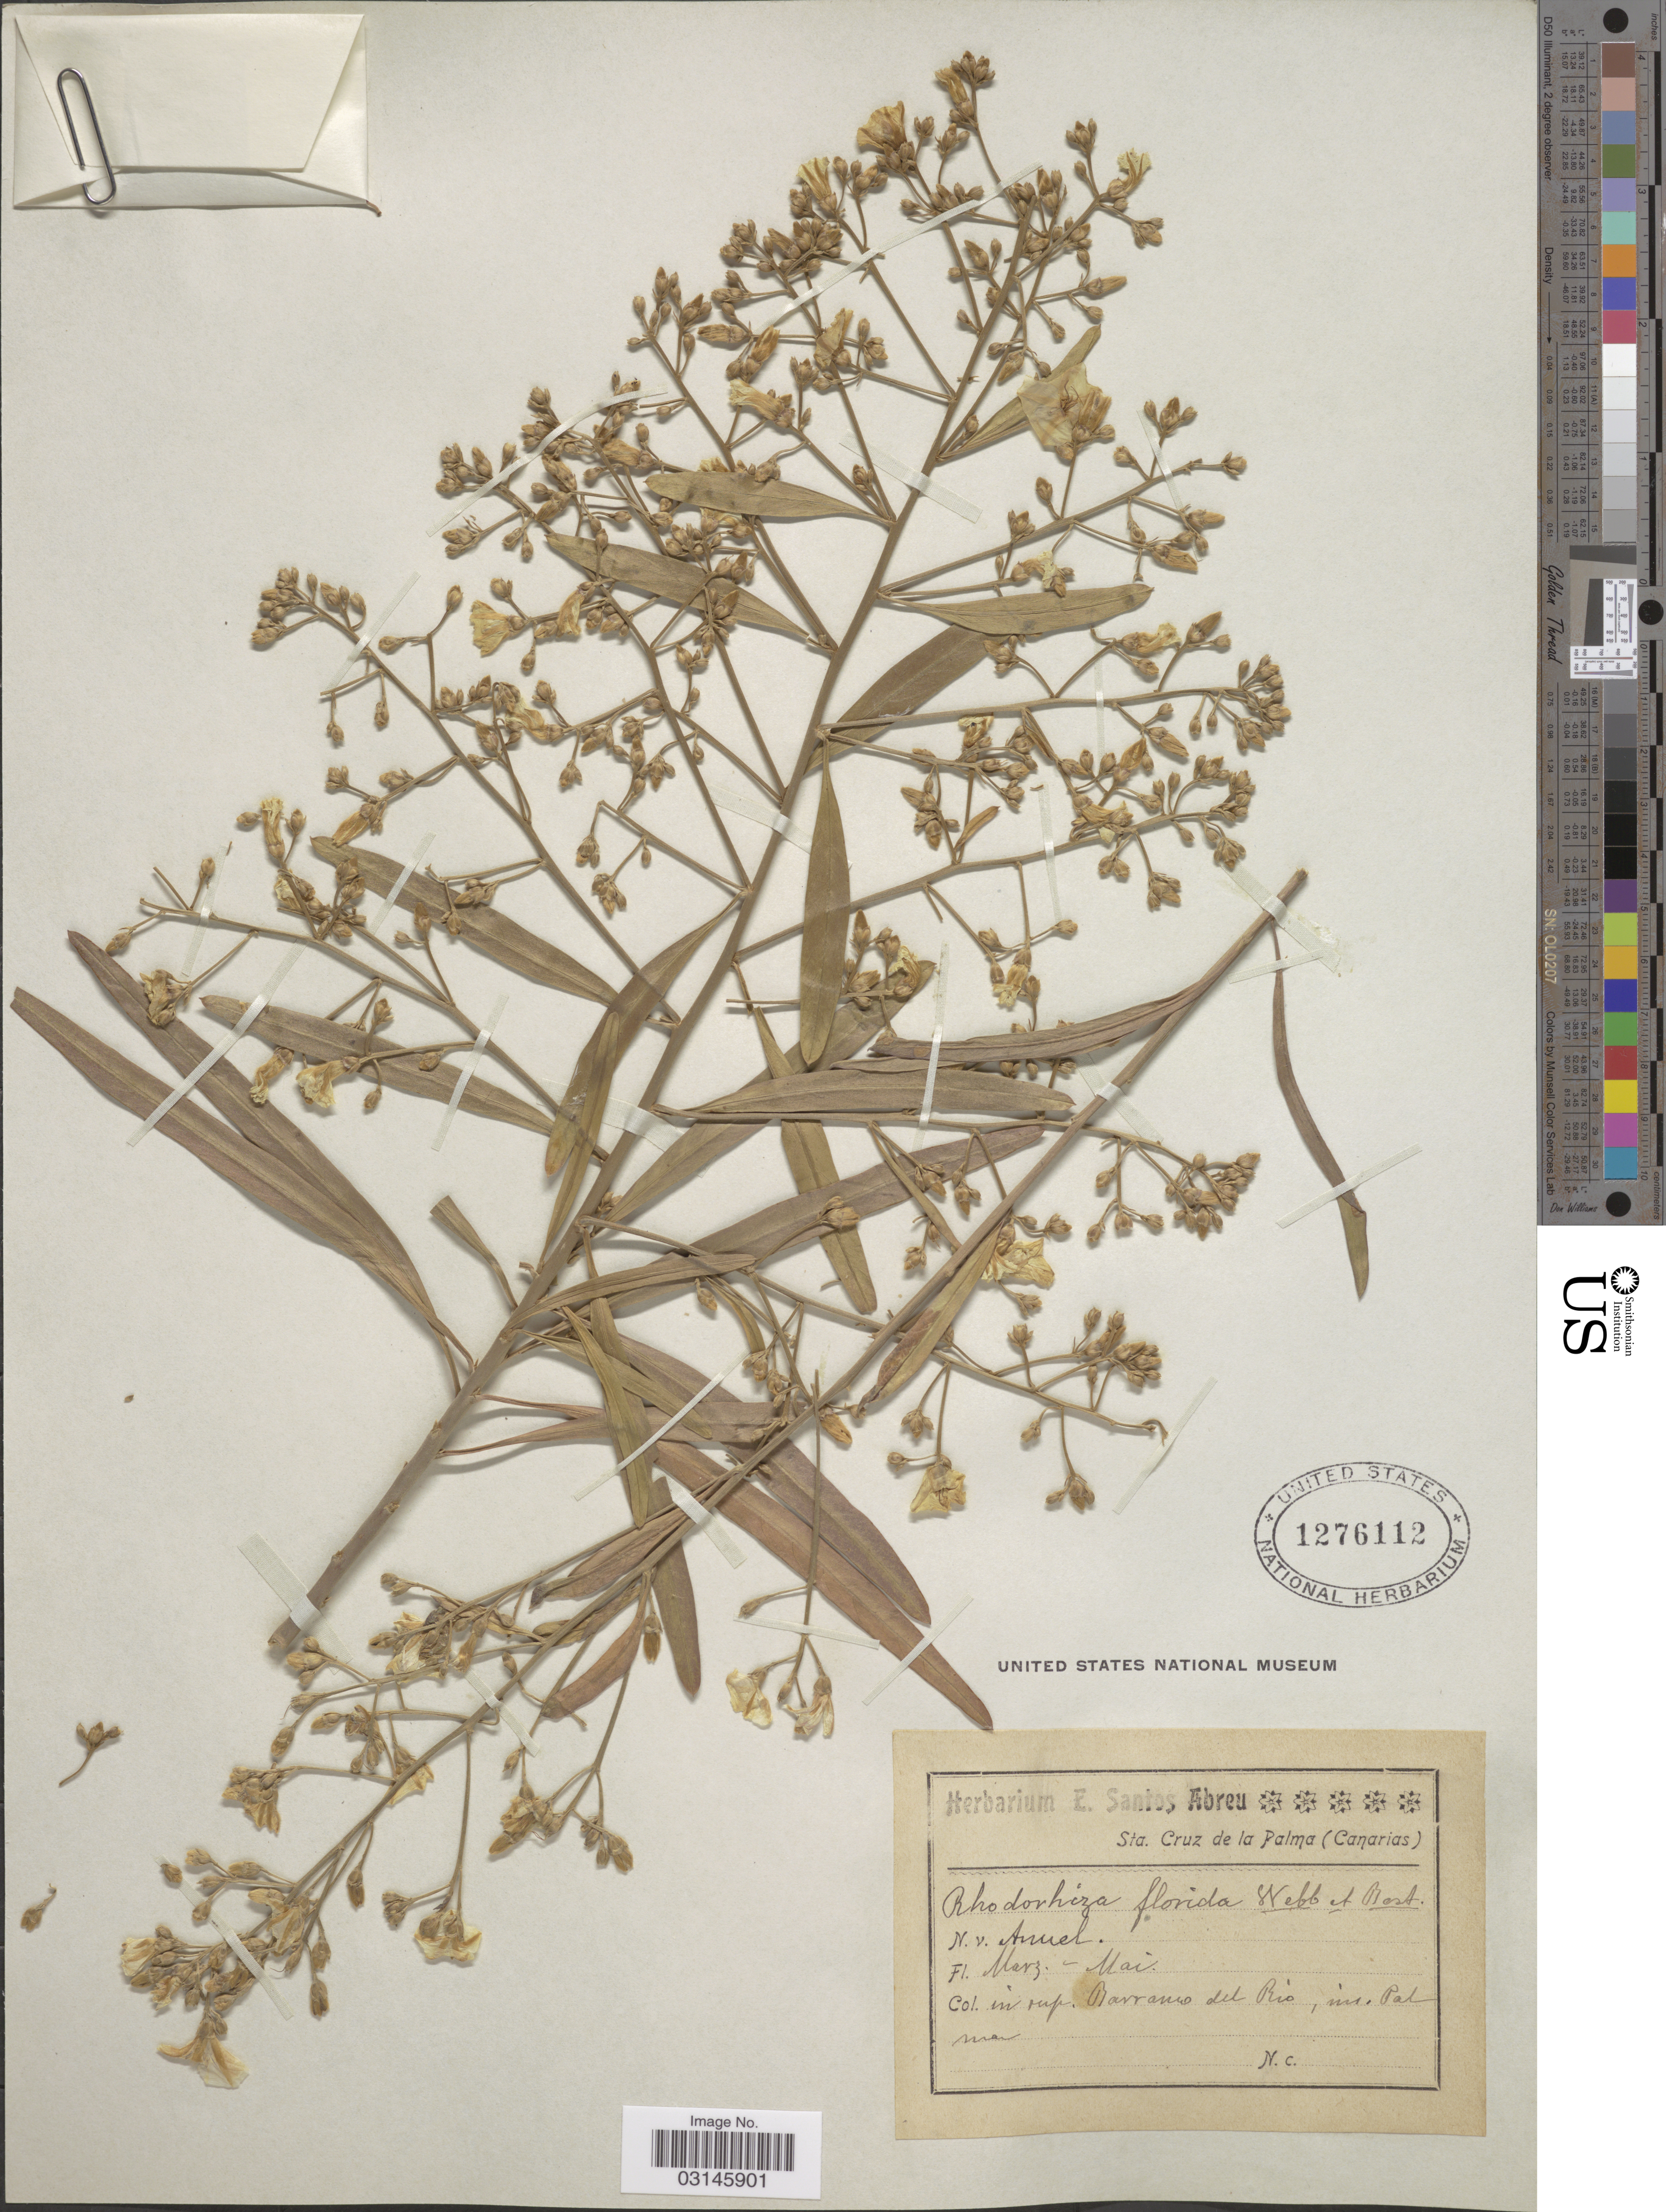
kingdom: Plantae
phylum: Tracheophyta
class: Magnoliopsida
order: Solanales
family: Convolvulaceae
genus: Convolvulus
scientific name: Convolvulus floridus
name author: L. f.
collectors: Ex herb. E. Santos Abreu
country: Spain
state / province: Canarias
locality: In sup. Barranco del Rio, ins. Palmar.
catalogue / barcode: US 1276112